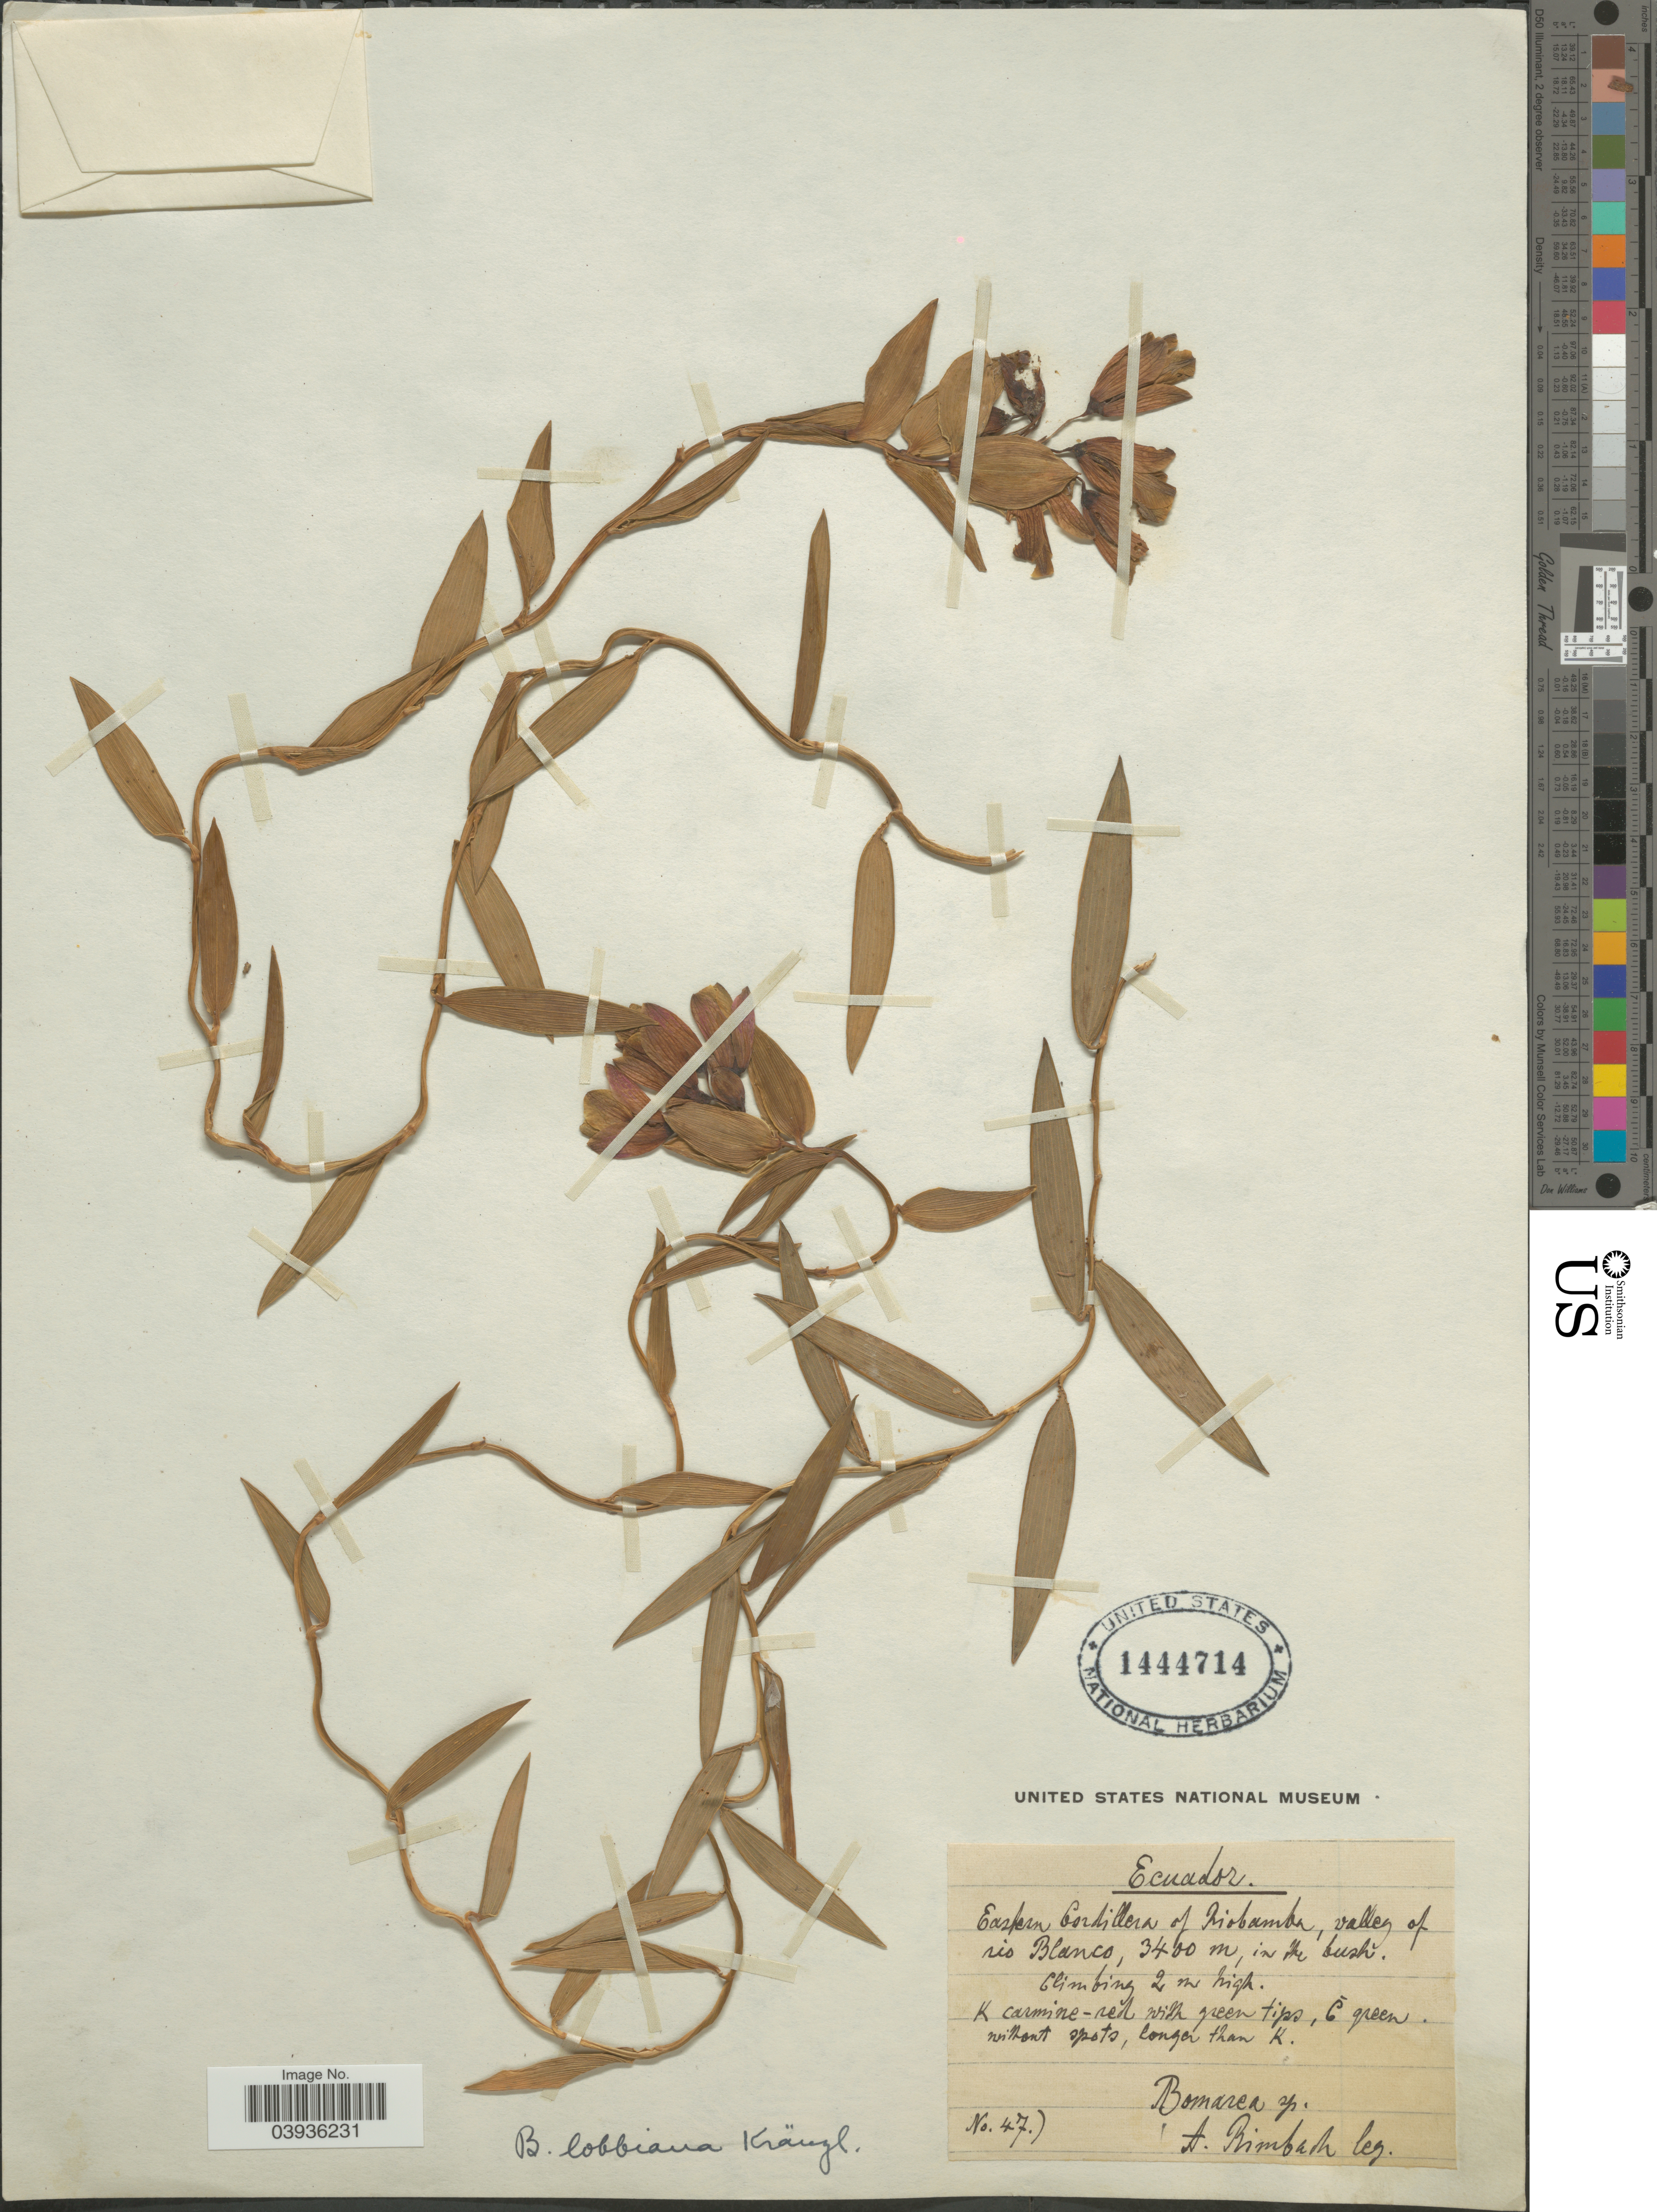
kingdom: Plantae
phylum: Tracheophyta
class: Liliopsida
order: Liliales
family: Alstroemeriaceae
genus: Bomarea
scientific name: Bomarea lobbiana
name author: Kraenzl.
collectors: A. Rimbach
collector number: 47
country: Ecuador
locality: Eastern Cordillera of Riobamba valley of rio Blanco.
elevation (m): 3400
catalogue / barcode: US 1444714